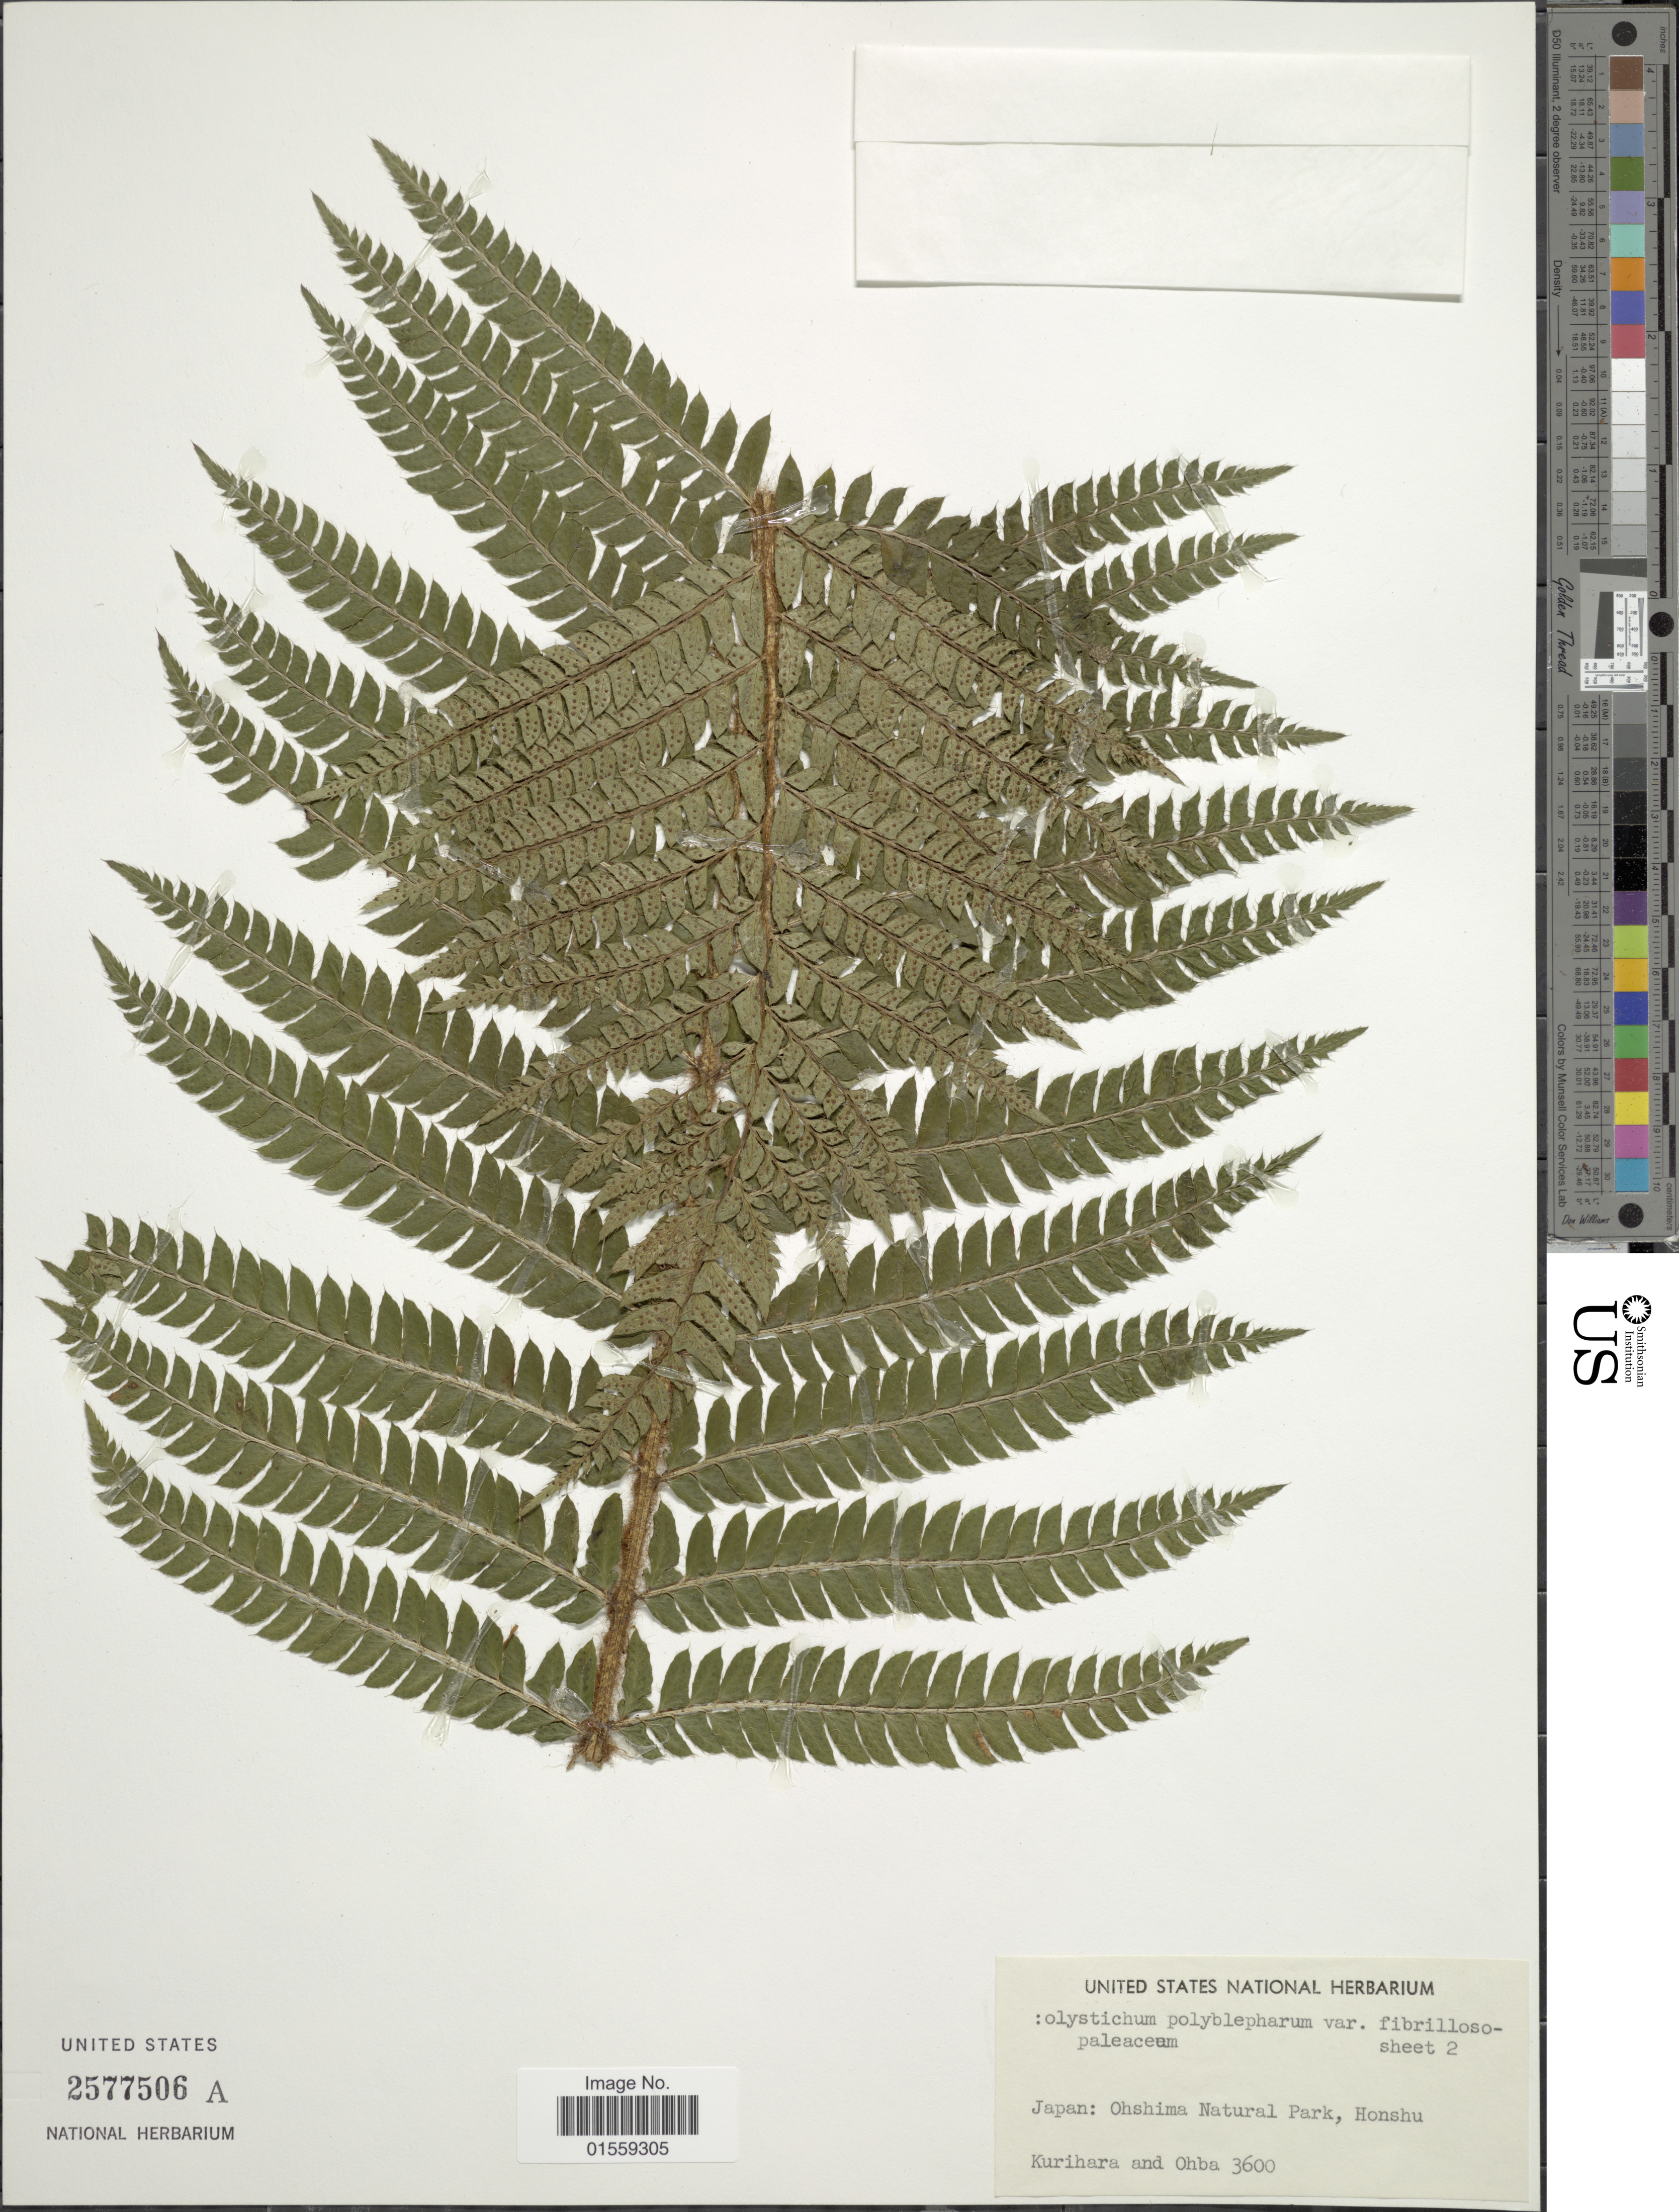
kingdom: Plantae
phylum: Tracheophyta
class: Polypodiopsida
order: Polypodiales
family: Dryopteridaceae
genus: Polystichum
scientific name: Polystichum polyblepharum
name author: (Roemer ex Kunze) C. Presl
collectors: Kurihara & Ohba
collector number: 3600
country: Japan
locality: Japan: Ohshima National Park, Honshu.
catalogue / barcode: US 2577506A